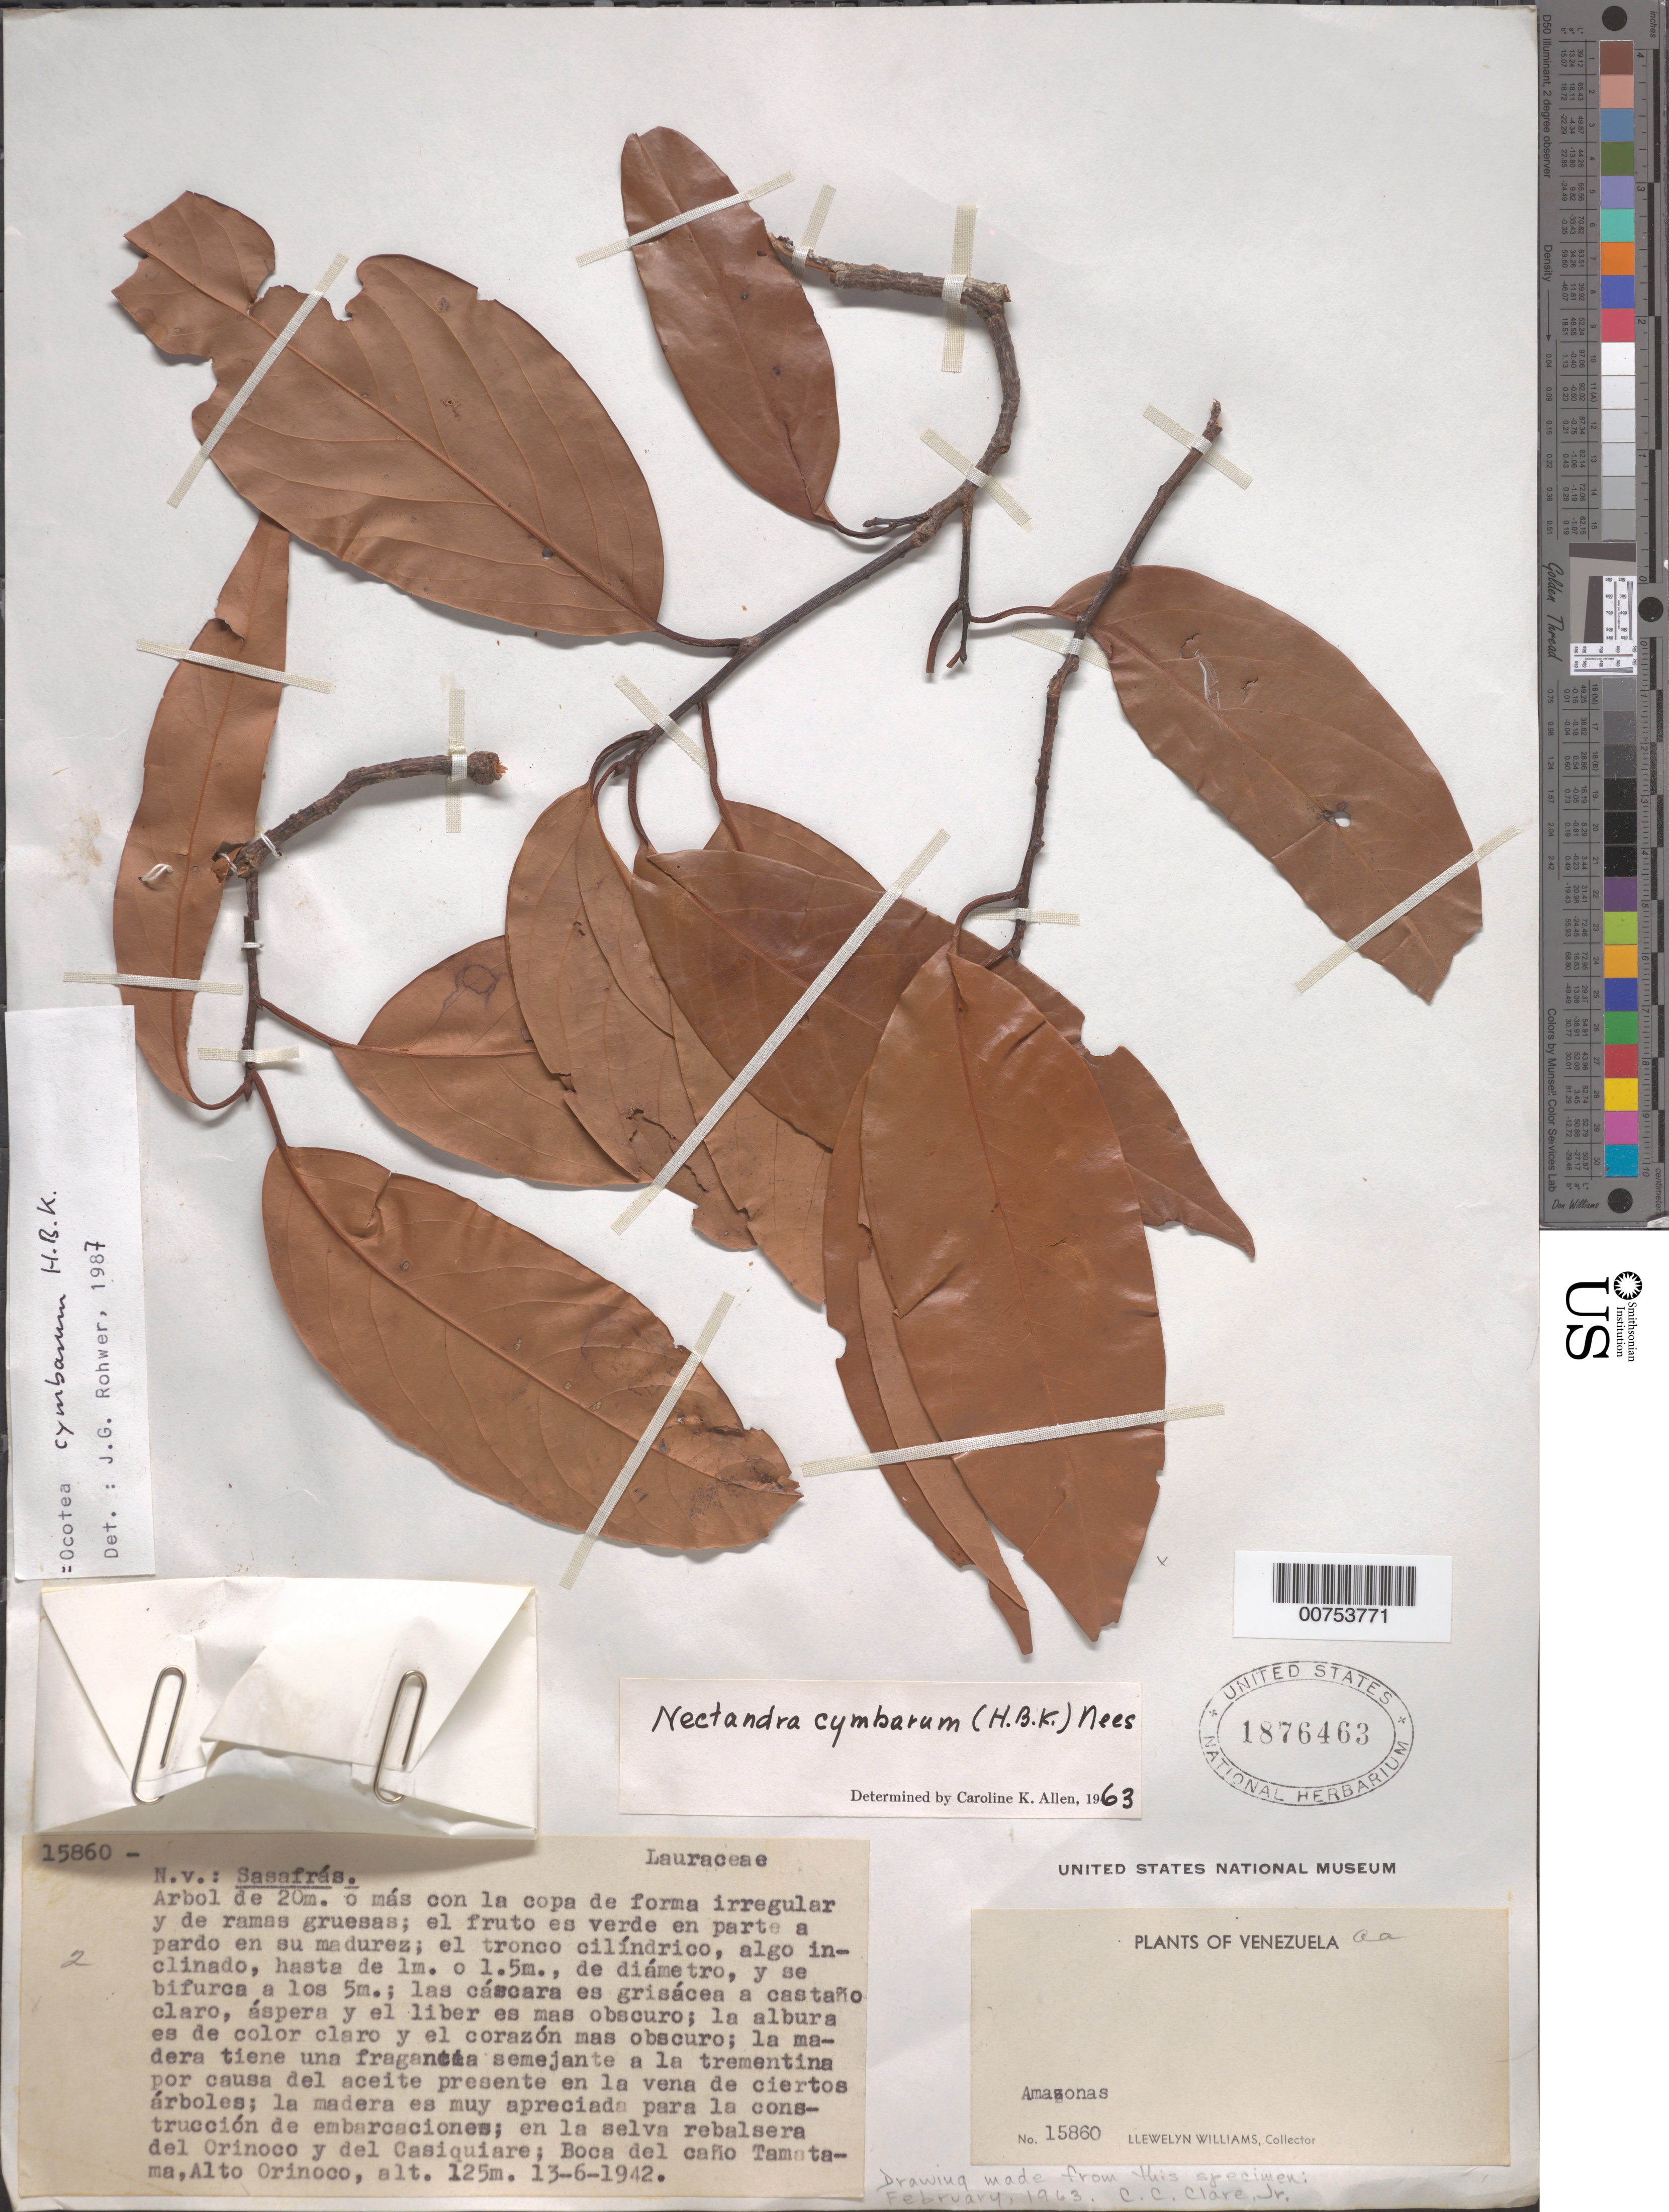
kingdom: Plantae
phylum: Tracheophyta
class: Magnoliopsida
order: Laurales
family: Lauraceae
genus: Ocotea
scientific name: Ocotea cymbarum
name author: Kunth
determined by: Rohwer, J. G.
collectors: Ll. Williams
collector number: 15860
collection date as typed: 13-Jun-42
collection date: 1942-06-13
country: Venezuela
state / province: Amazonas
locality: Tamatama, Alto Río Orinoco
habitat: Selva rebalsera del caño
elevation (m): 125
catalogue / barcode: US 1876463